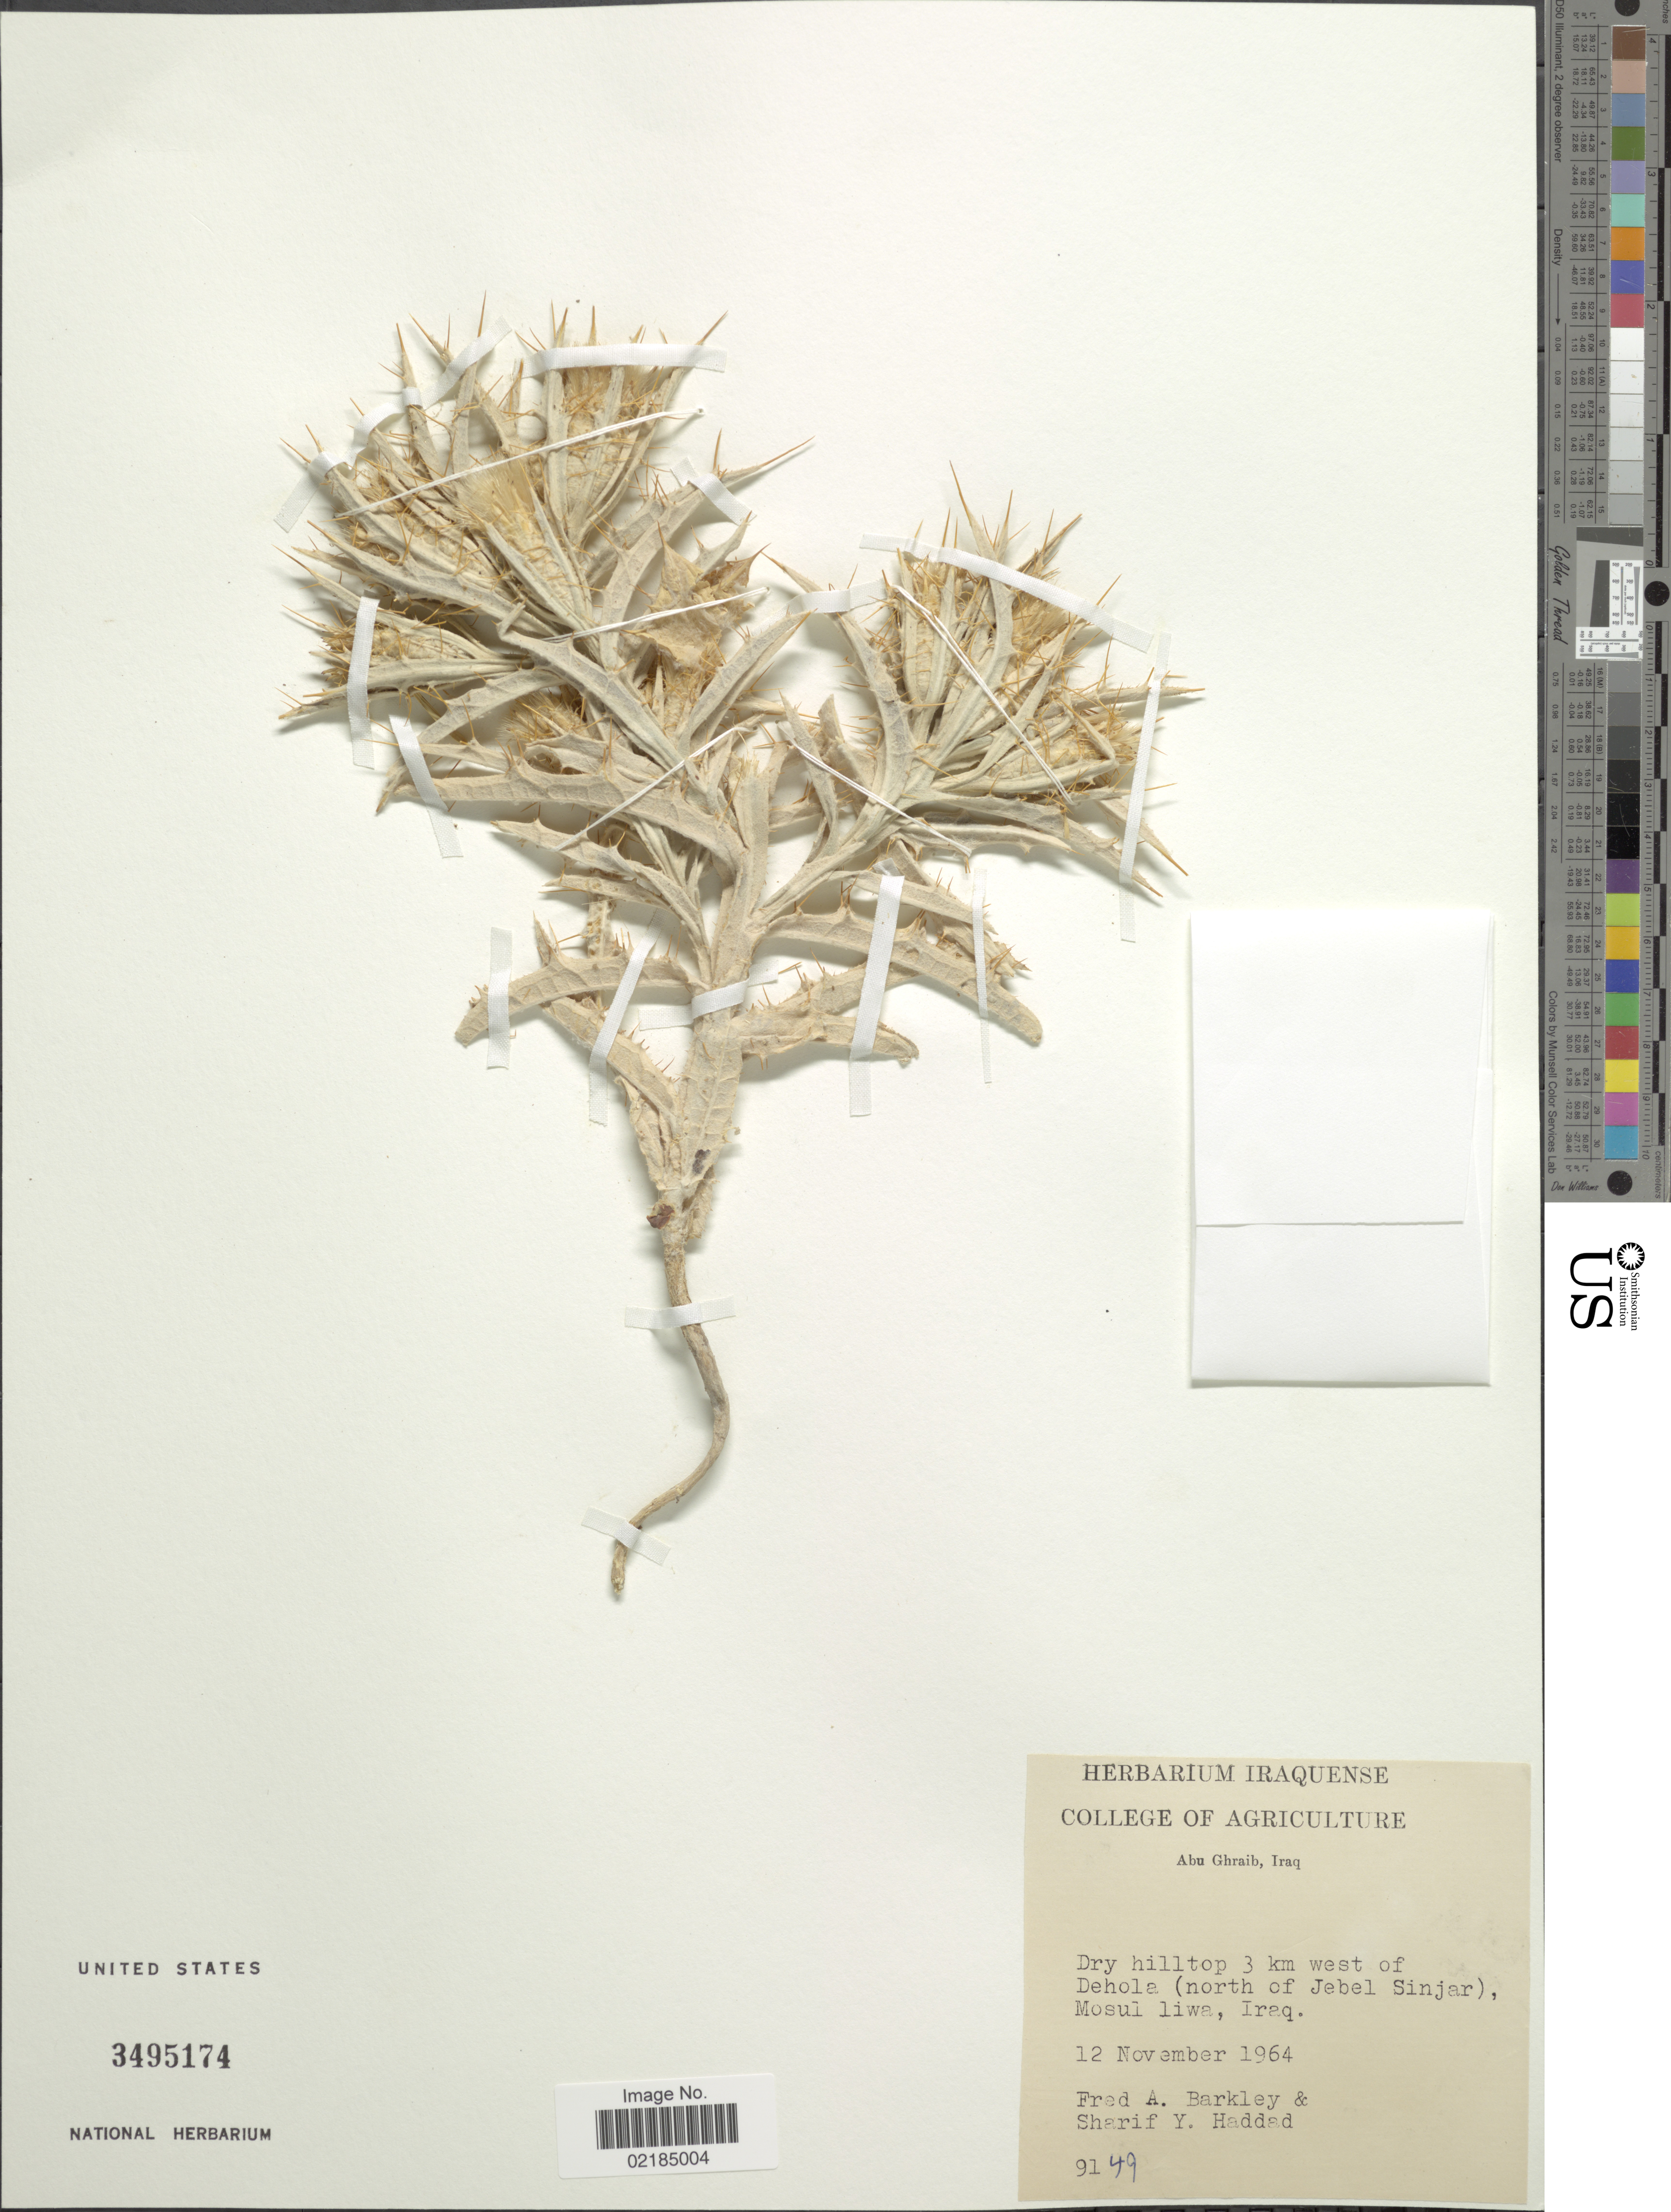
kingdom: Plantae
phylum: Tracheophyta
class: Magnoliopsida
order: Asterales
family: Asteraceae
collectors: F. A. Barkley & S. Haddad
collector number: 9149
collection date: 1964-11-12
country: Iraq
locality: Abu Ghraib, Iraq. Dry hilltop 3 km west of Dehole (north of Jebel Sinjar), Mosul liwa, Iraq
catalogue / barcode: US 3495174